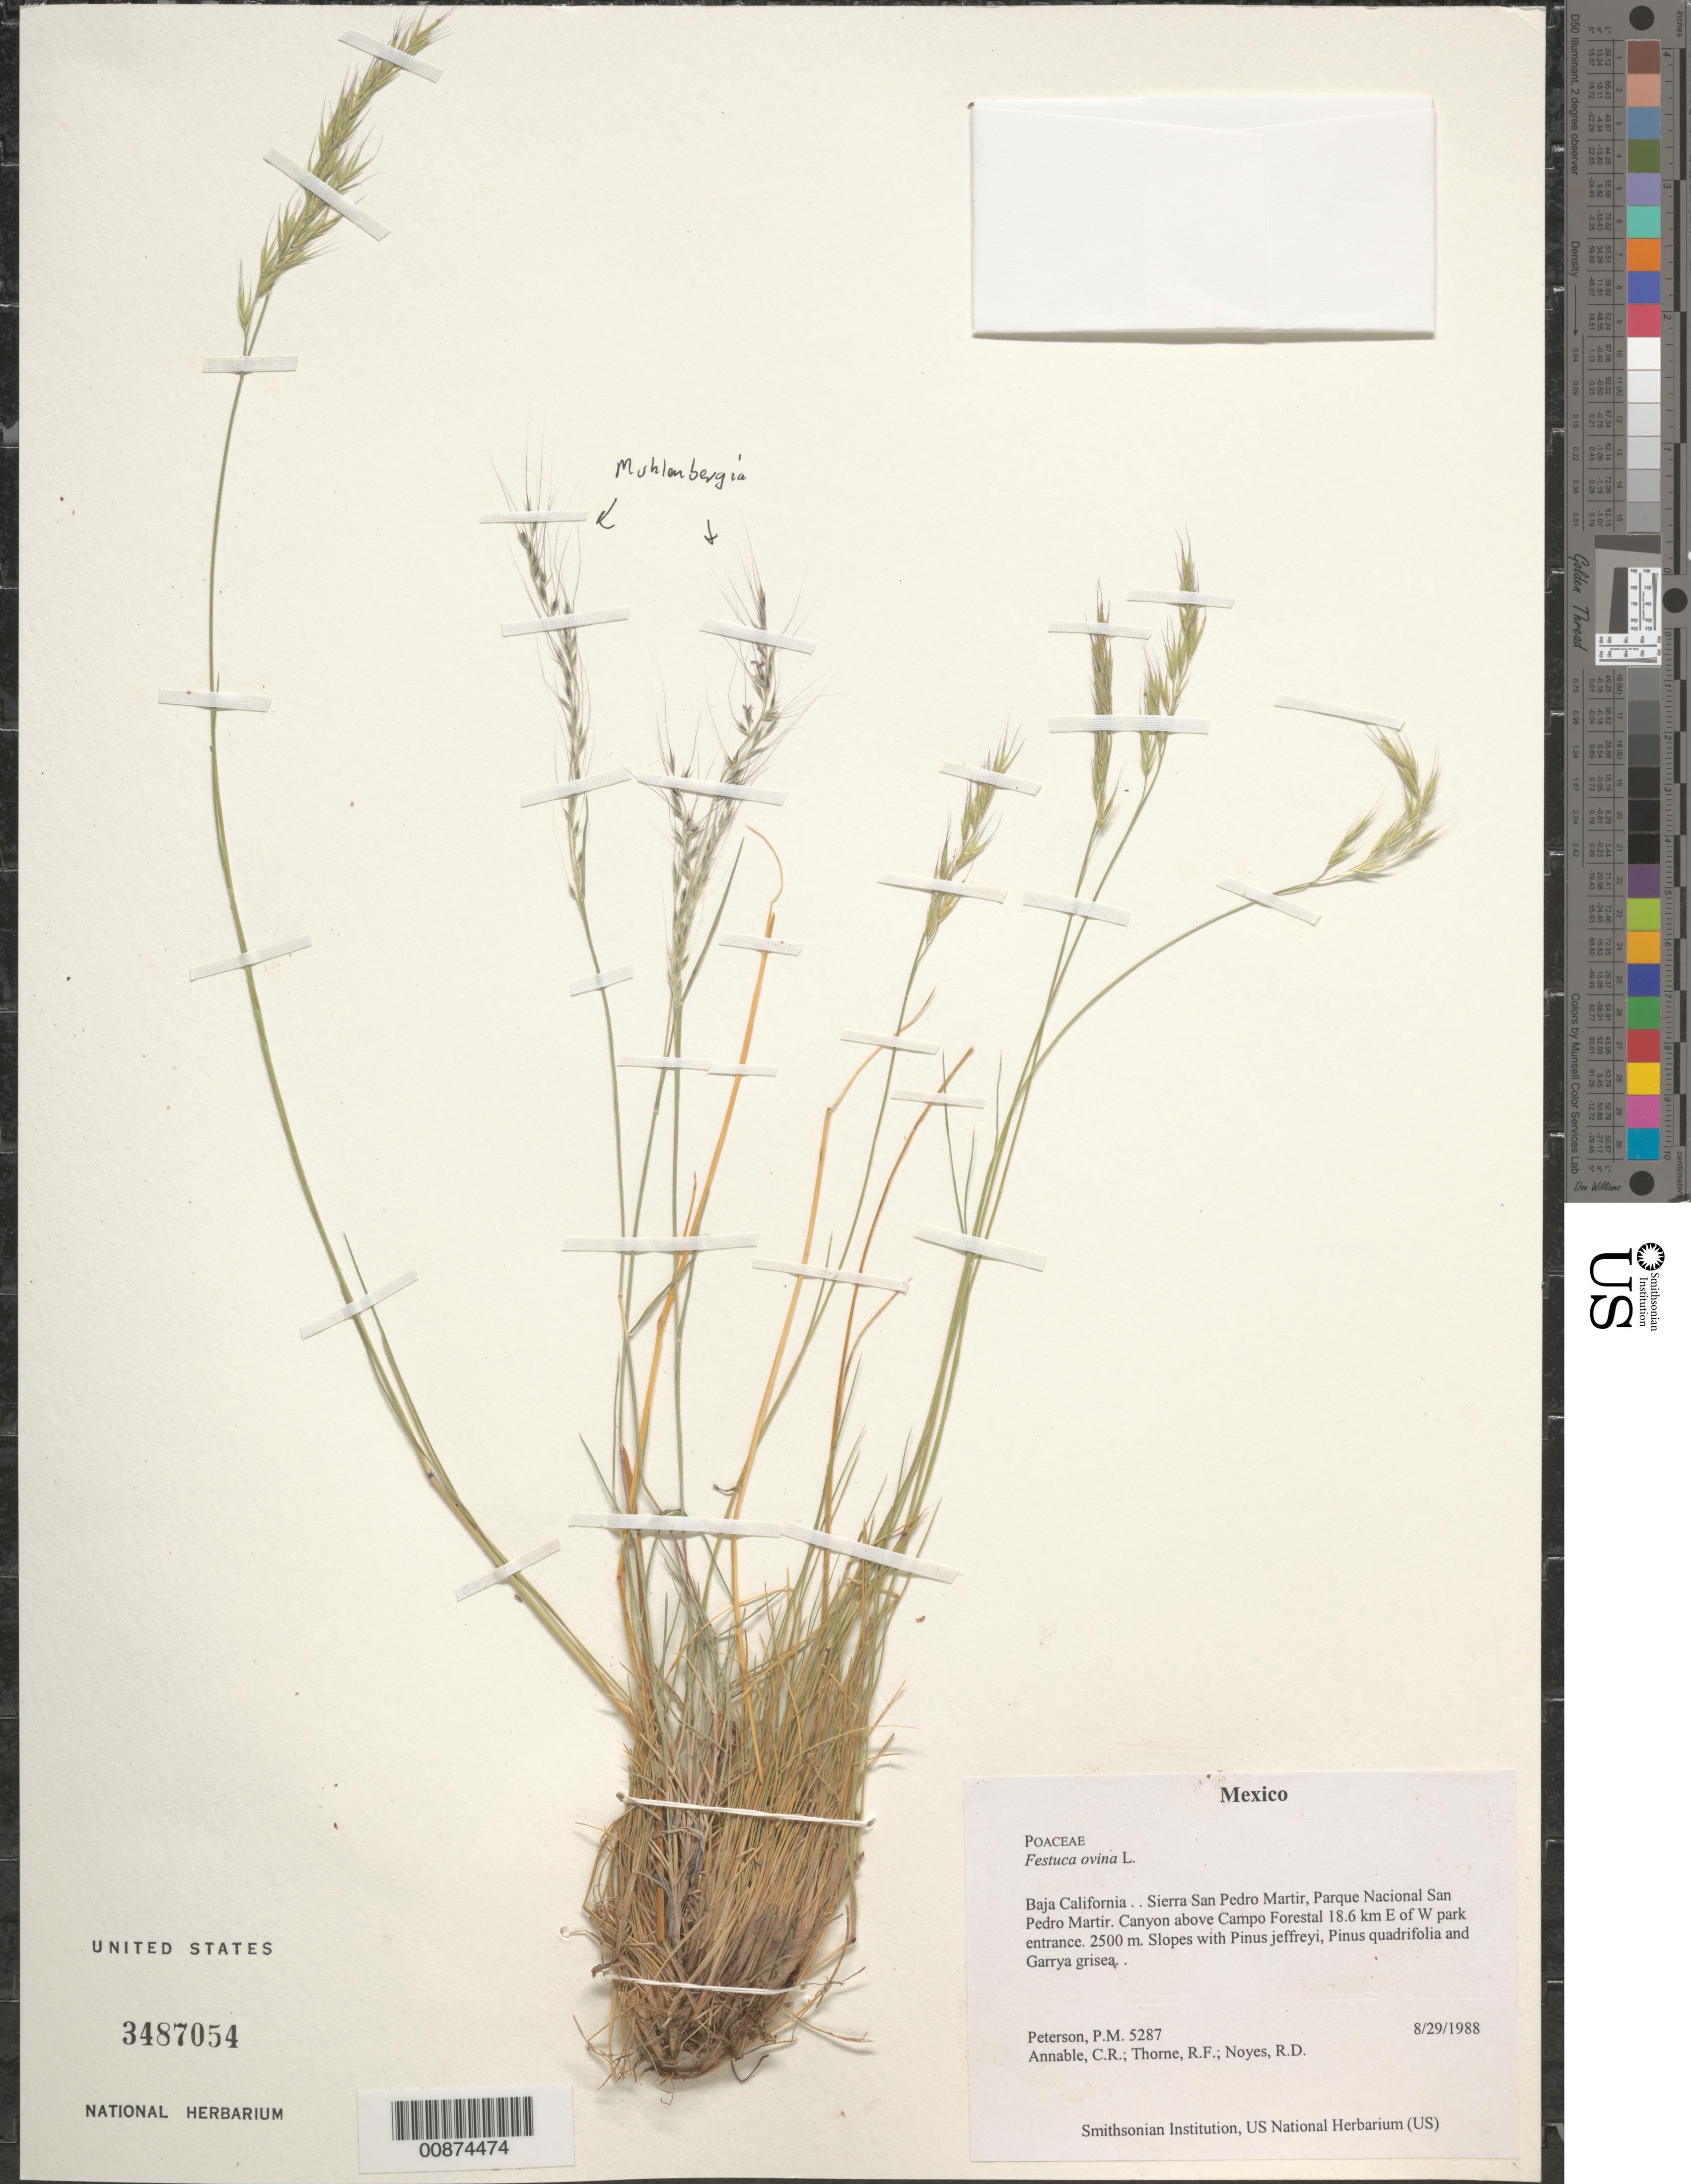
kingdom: Plantae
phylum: Tracheophyta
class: Liliopsida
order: Poales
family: Poaceae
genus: Festuca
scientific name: Festuca ovina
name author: Hack.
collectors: P. M. Peterson, C. R. Annable, R. F. Thorne & R. Noyes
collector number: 05287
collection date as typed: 29 Aug 1988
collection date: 1988-08-29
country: Mexico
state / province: Baja California Norte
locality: Sierra San Pedro Martir, Parque Nacional San Pedro Martir. Canyon above Campo Forestal 18.6 km E of W park entrance.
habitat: Slopes with Pinus jeffreyi, Pinus quadrifolia and Garrya grisea.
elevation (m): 2500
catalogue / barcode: US 3487054